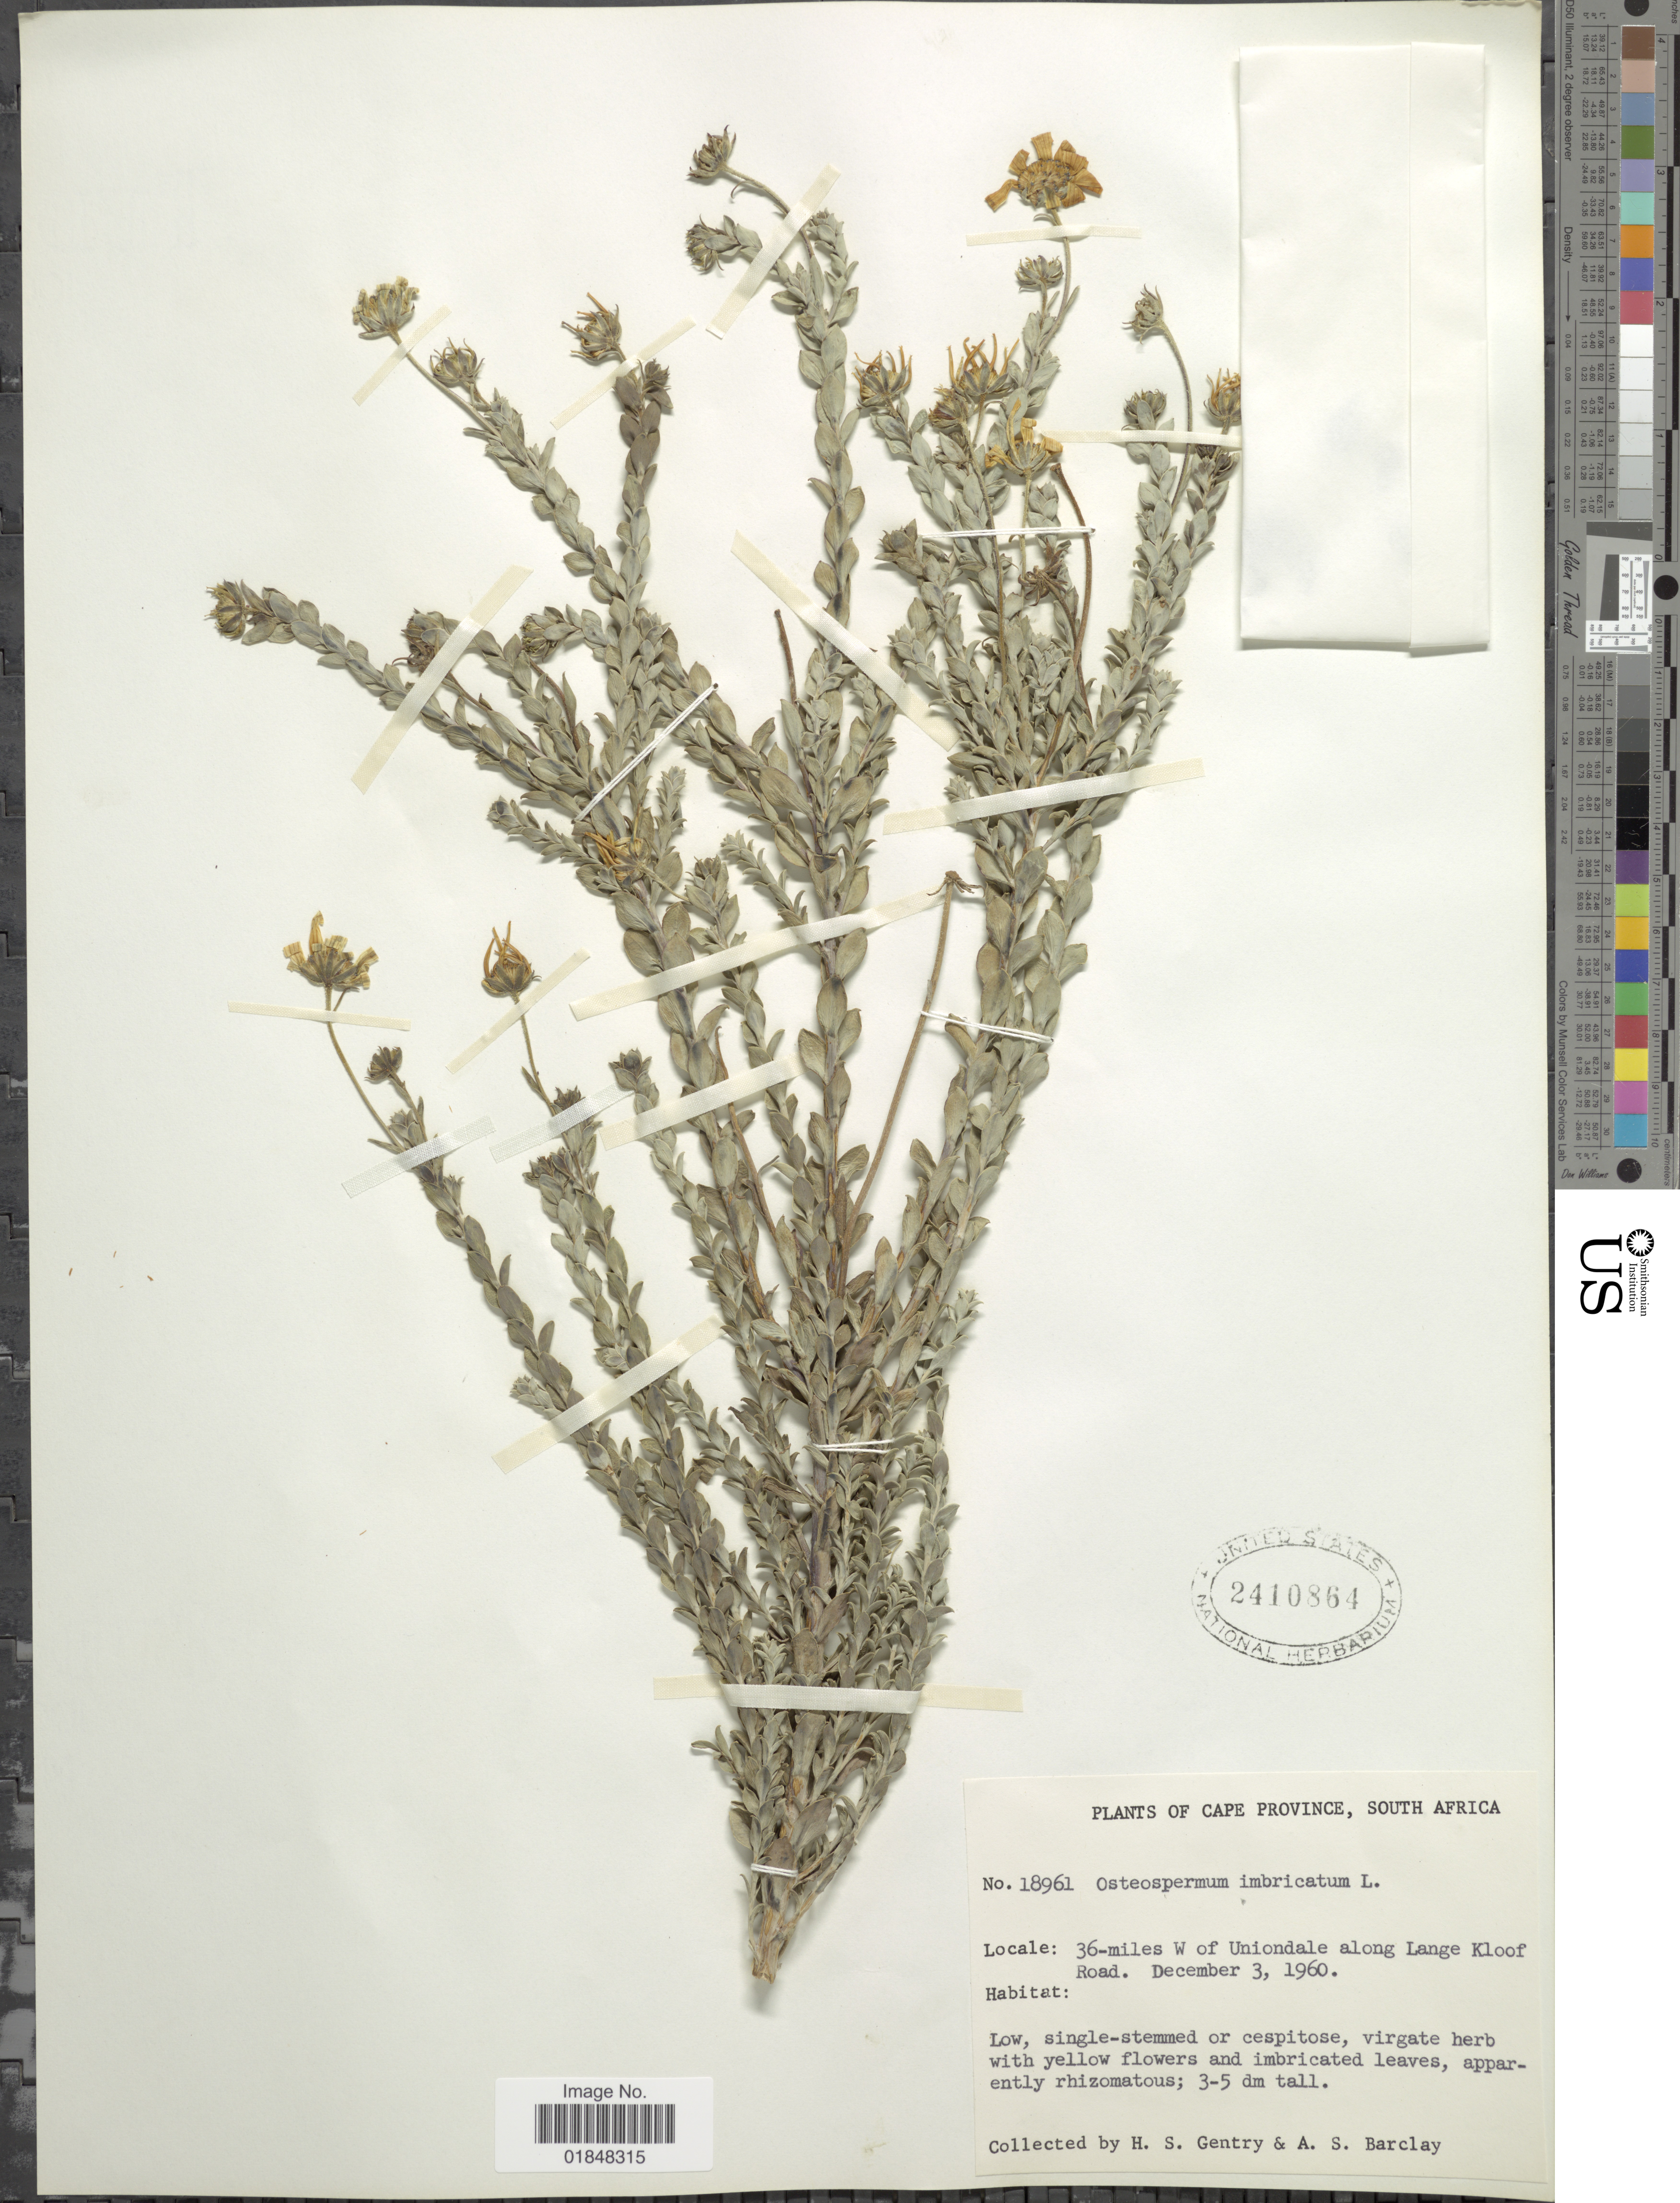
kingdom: Plantae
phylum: Tracheophyta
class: Magnoliopsida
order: Asterales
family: Asteraceae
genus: Osteospermum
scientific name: Osteospermum imbricatum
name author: L.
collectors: H. S. Gentry & A. S. Barclay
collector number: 18961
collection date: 1960-12-03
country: South Africa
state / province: Western Cape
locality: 36 miles W of Uniondale along Lange Kloof Road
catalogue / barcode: US 2410864